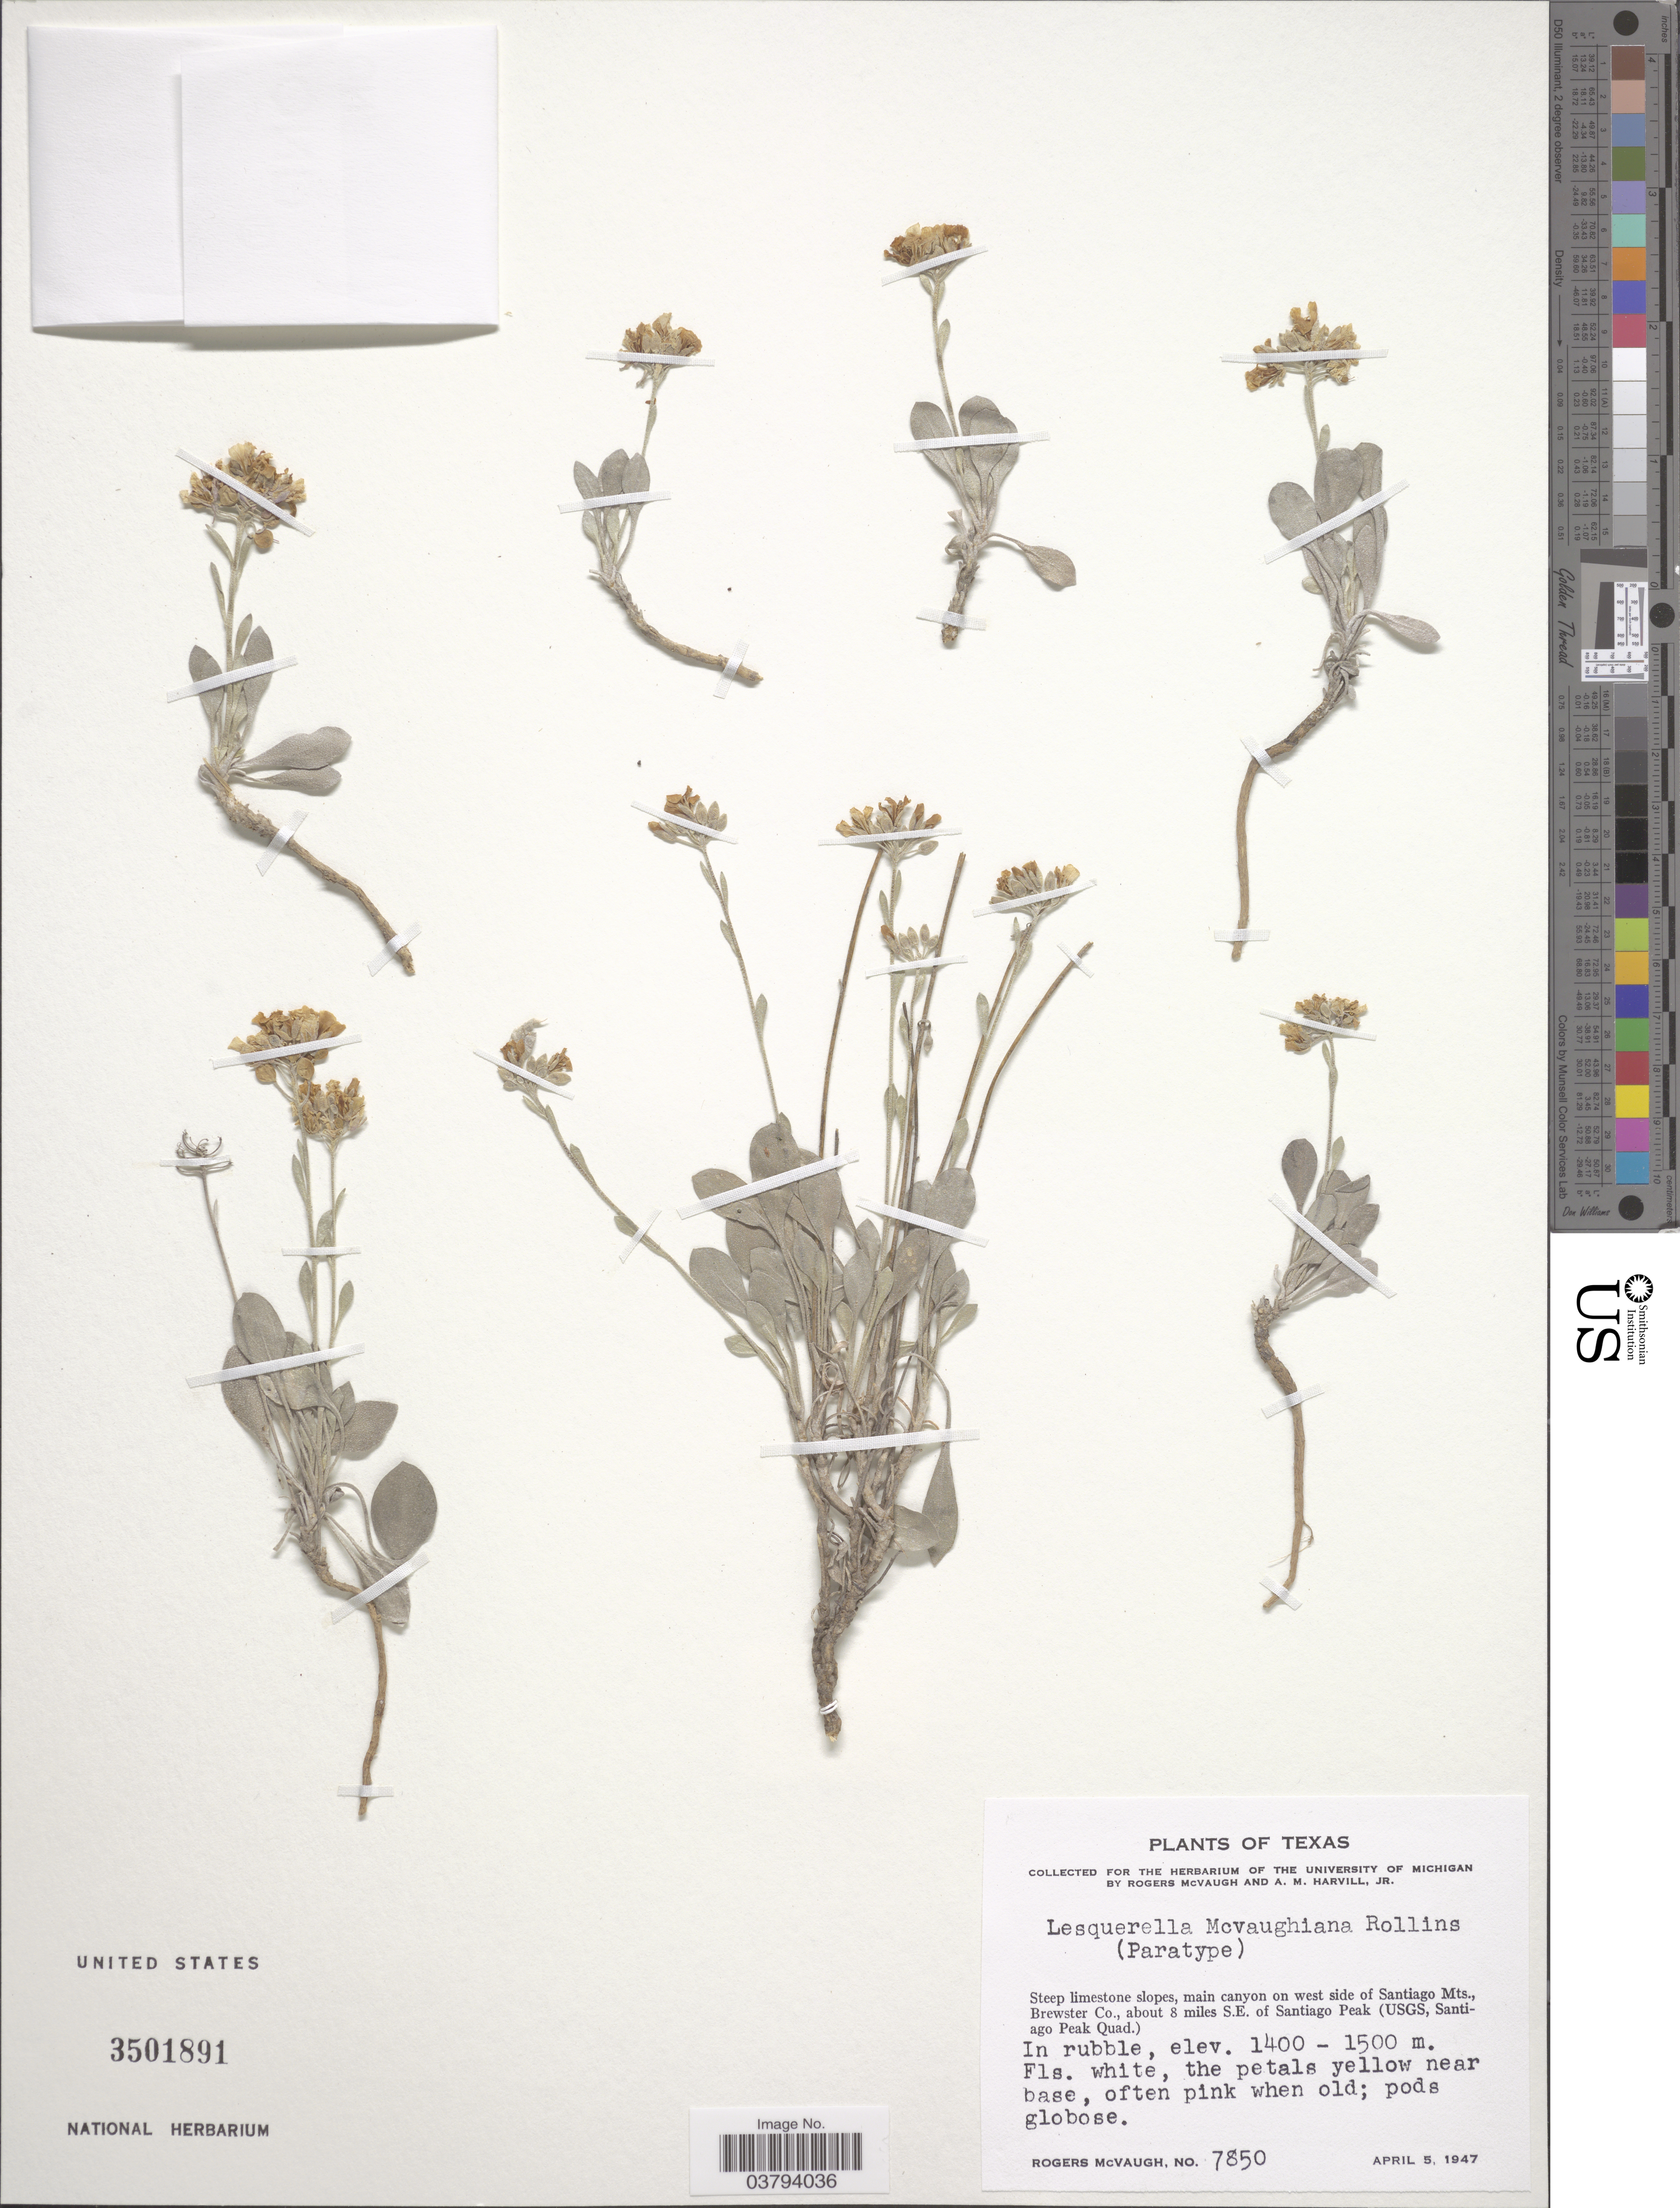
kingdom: Plantae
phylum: Tracheophyta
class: Magnoliopsida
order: Brassicales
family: Brassicaceae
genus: Lesquerella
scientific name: Lesquerella mcvaughiana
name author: Rollins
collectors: R. McVaugh & A. Harvill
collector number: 7850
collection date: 1947-04-05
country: United States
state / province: Texas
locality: Steep limestone slopes, main canyon on west side of Santiago Mts., Brewster Co., about 8 miles S.E. of Santiago Peak (USGS, Santiago Peak Quad.).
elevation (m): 1400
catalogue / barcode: US 3501891